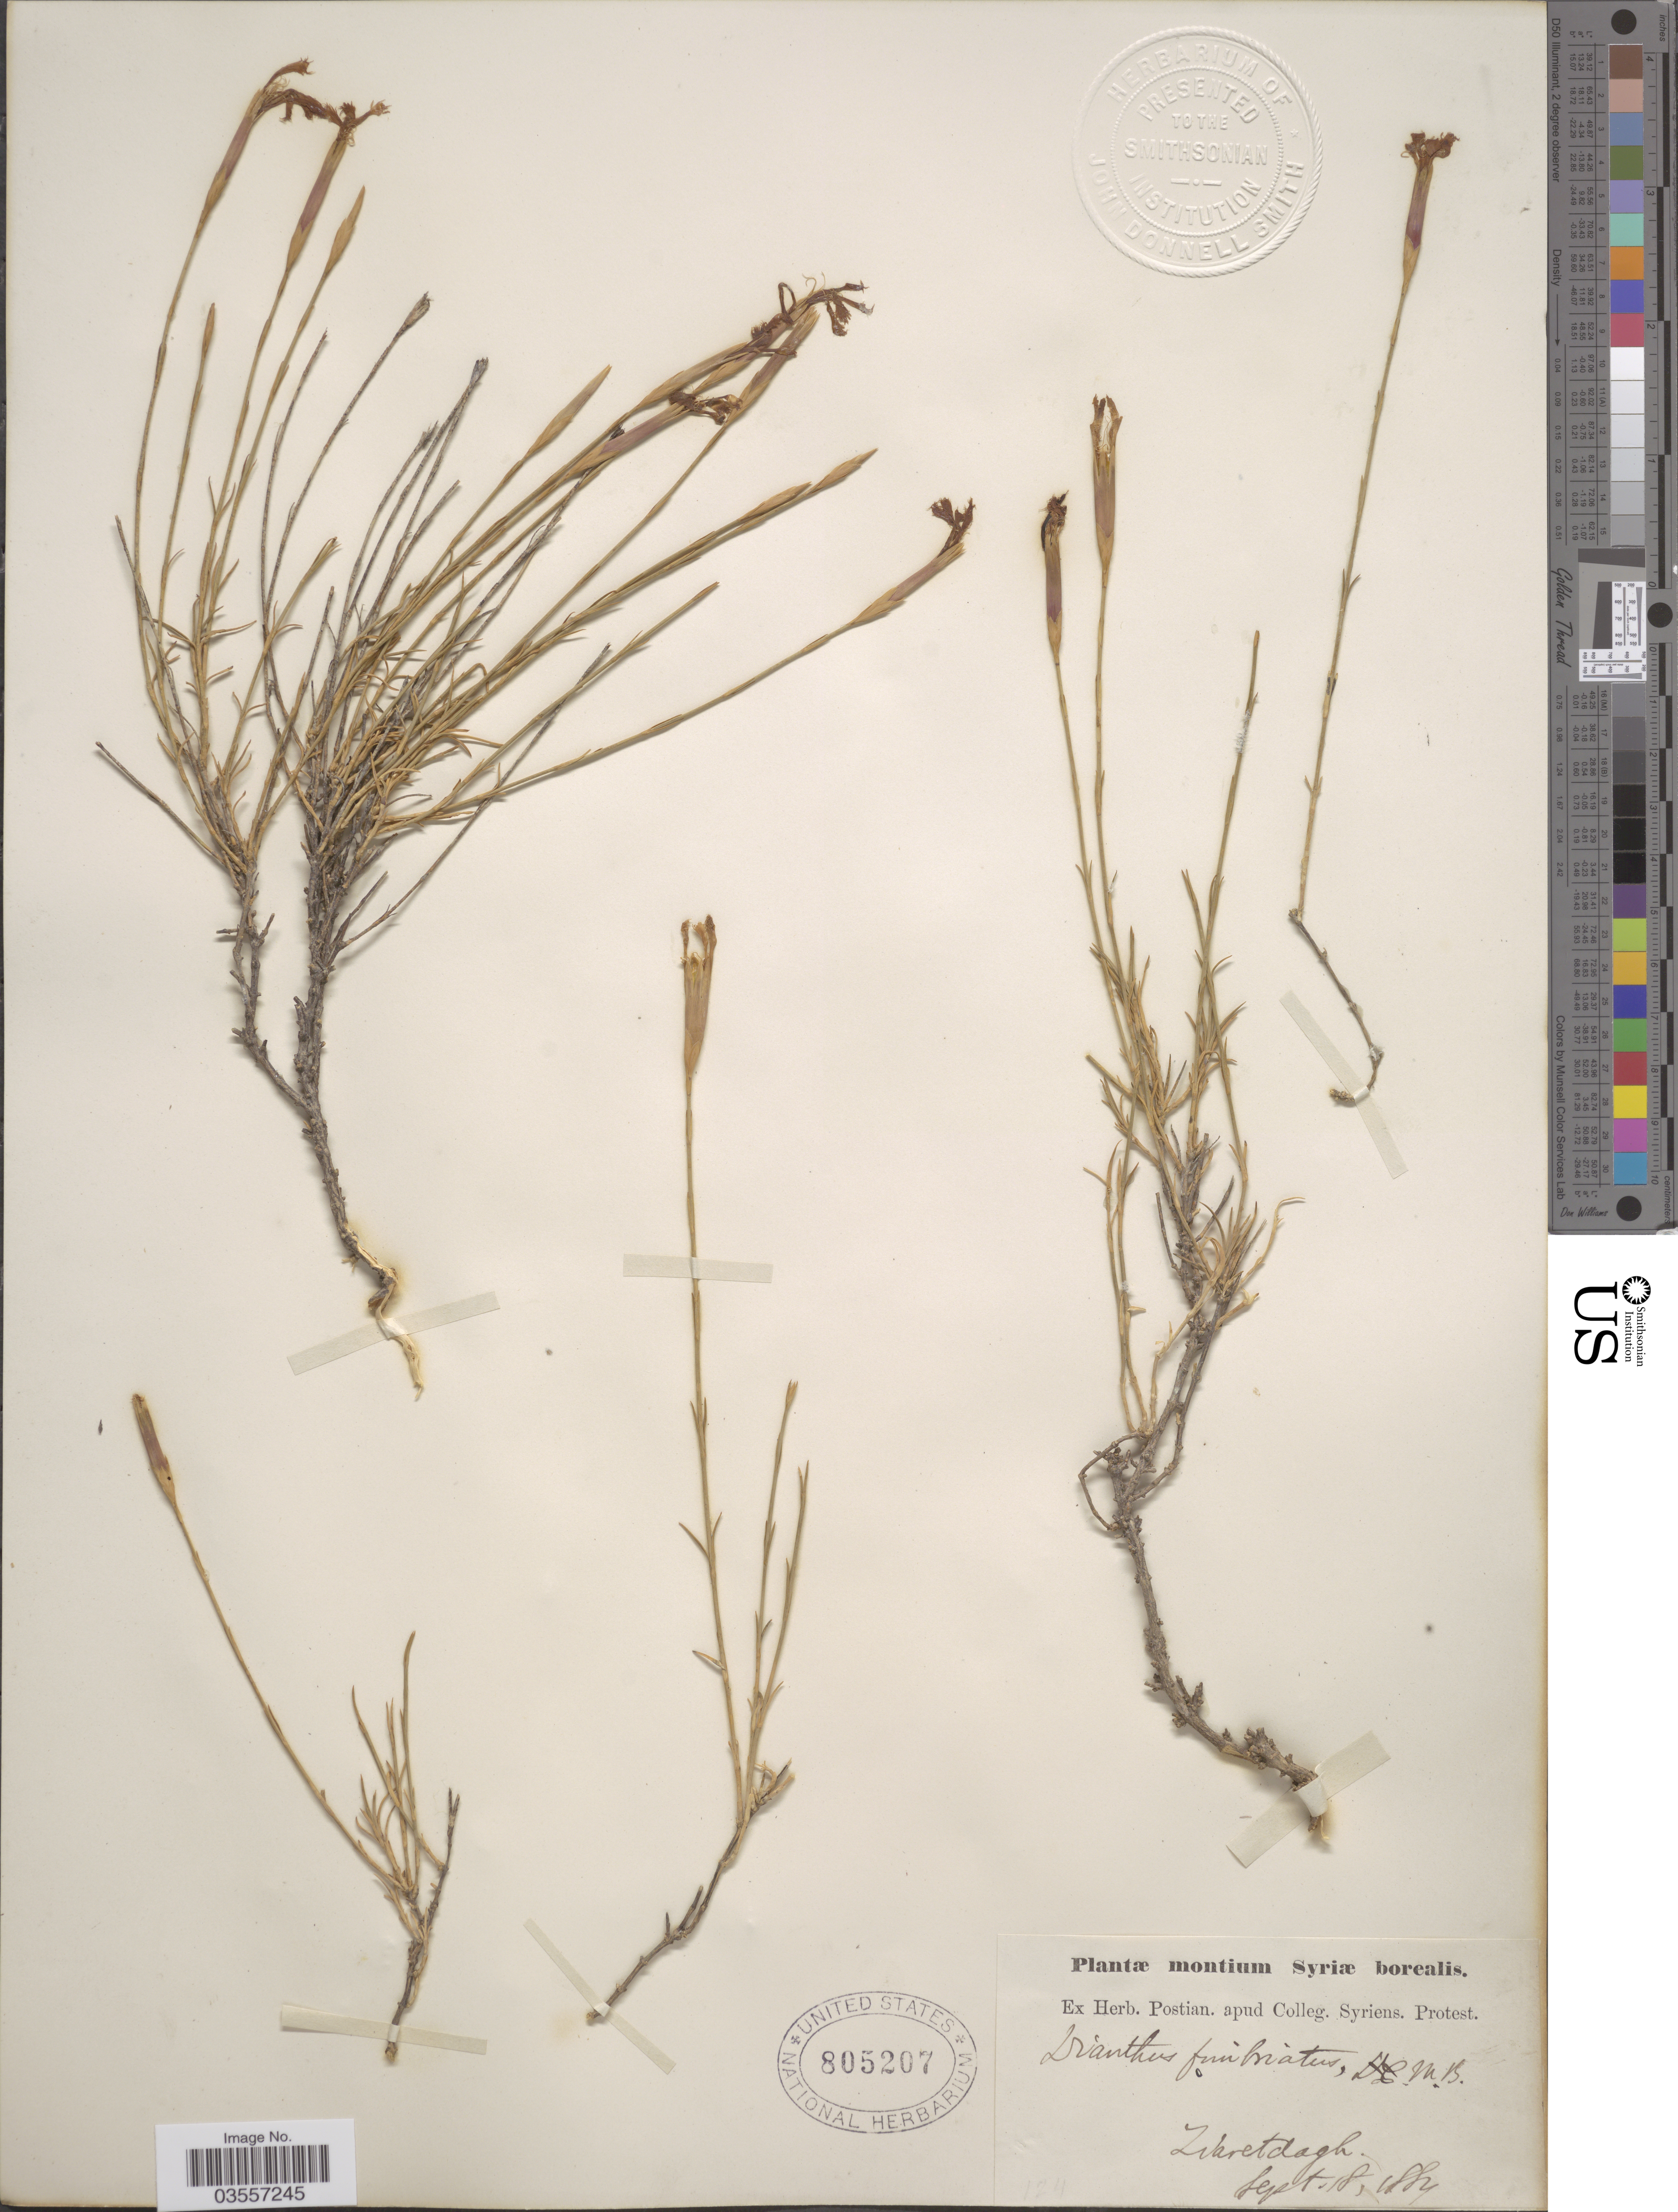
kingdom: Plantae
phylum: Tracheophyta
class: Magnoliopsida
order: Caryophyllales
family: Caryophyllaceae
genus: Dianthus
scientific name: Dianthus orientalis subsp. orientalis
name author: Adams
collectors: ex herb. Postian. apud Colleg. Syriens. Protest. USE "Fannie P. A. Shepard" (10308853) AS PRIMARY COLLECTOR INSTEAD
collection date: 1884-09-18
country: Syria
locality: Montium Syriæ borealis. Ziaretdagh.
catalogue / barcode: US 805207